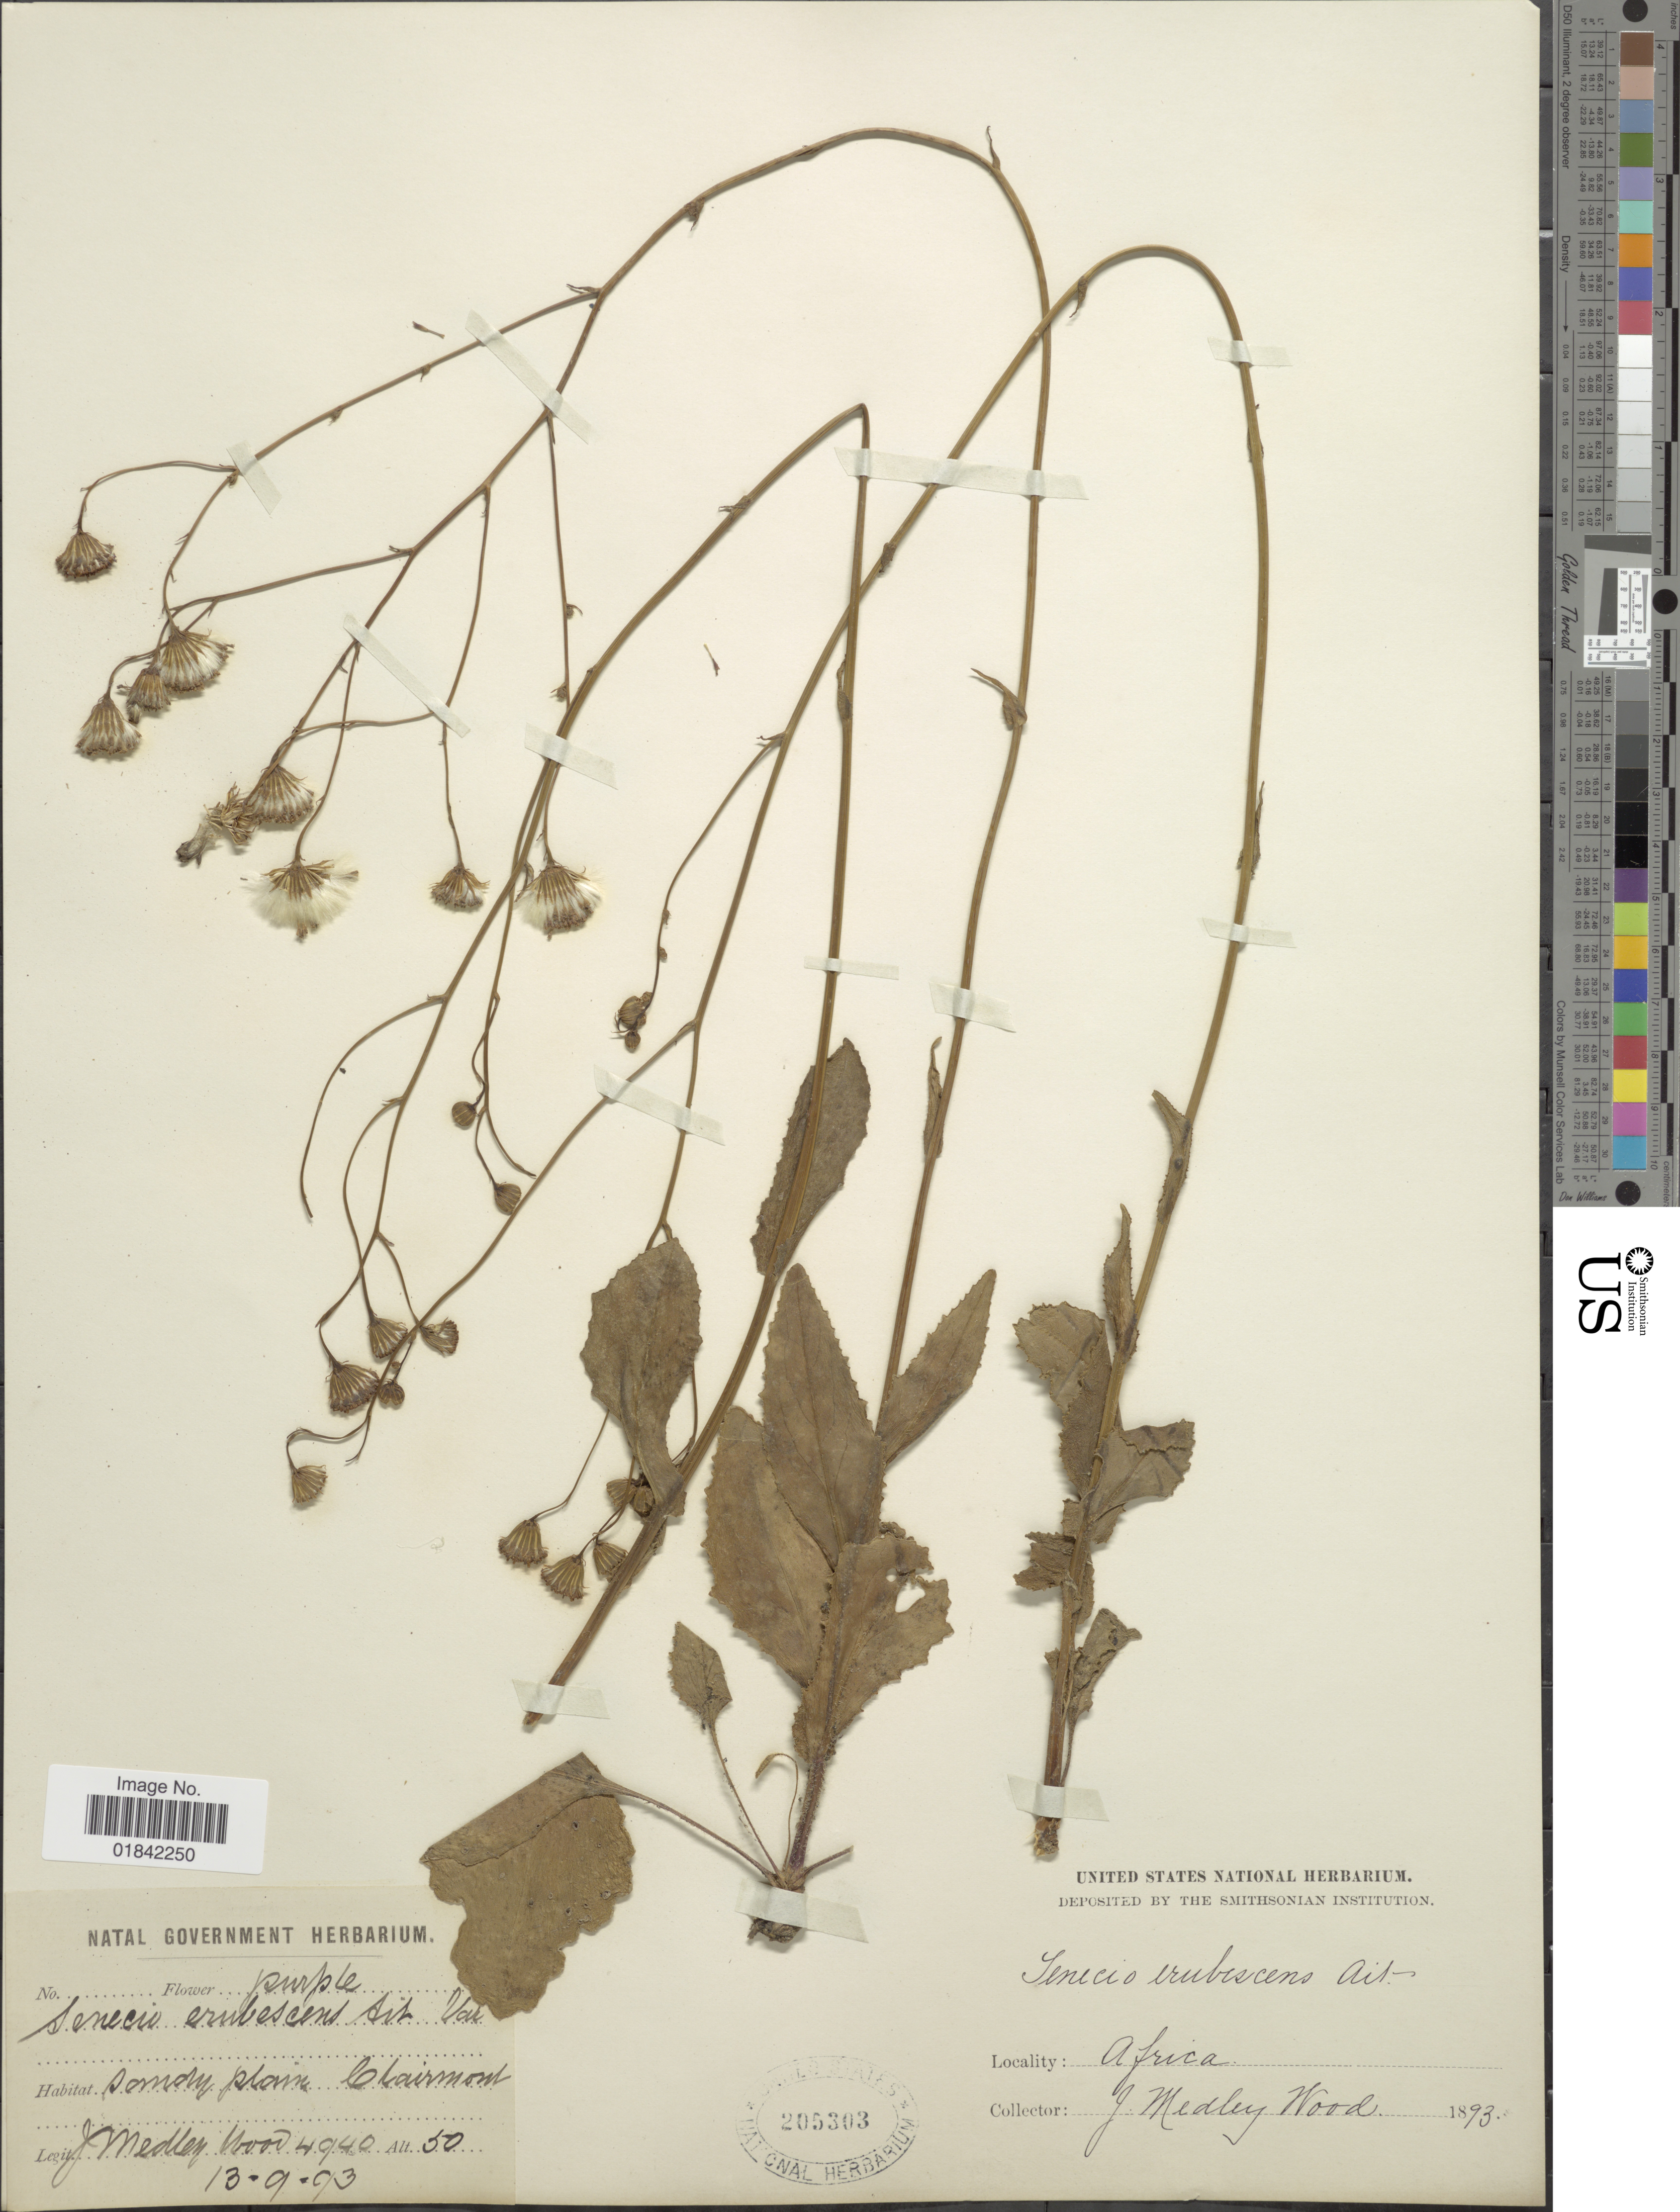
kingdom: Plantae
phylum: Tracheophyta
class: Magnoliopsida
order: Asterales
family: Asteraceae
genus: Senecio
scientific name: Senecio erubescens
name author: Aiton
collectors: J. M. Wood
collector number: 4940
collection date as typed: Transcribed d/m/y: 19/9/93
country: South Africa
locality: Africa, Clairmont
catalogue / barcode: US 205303